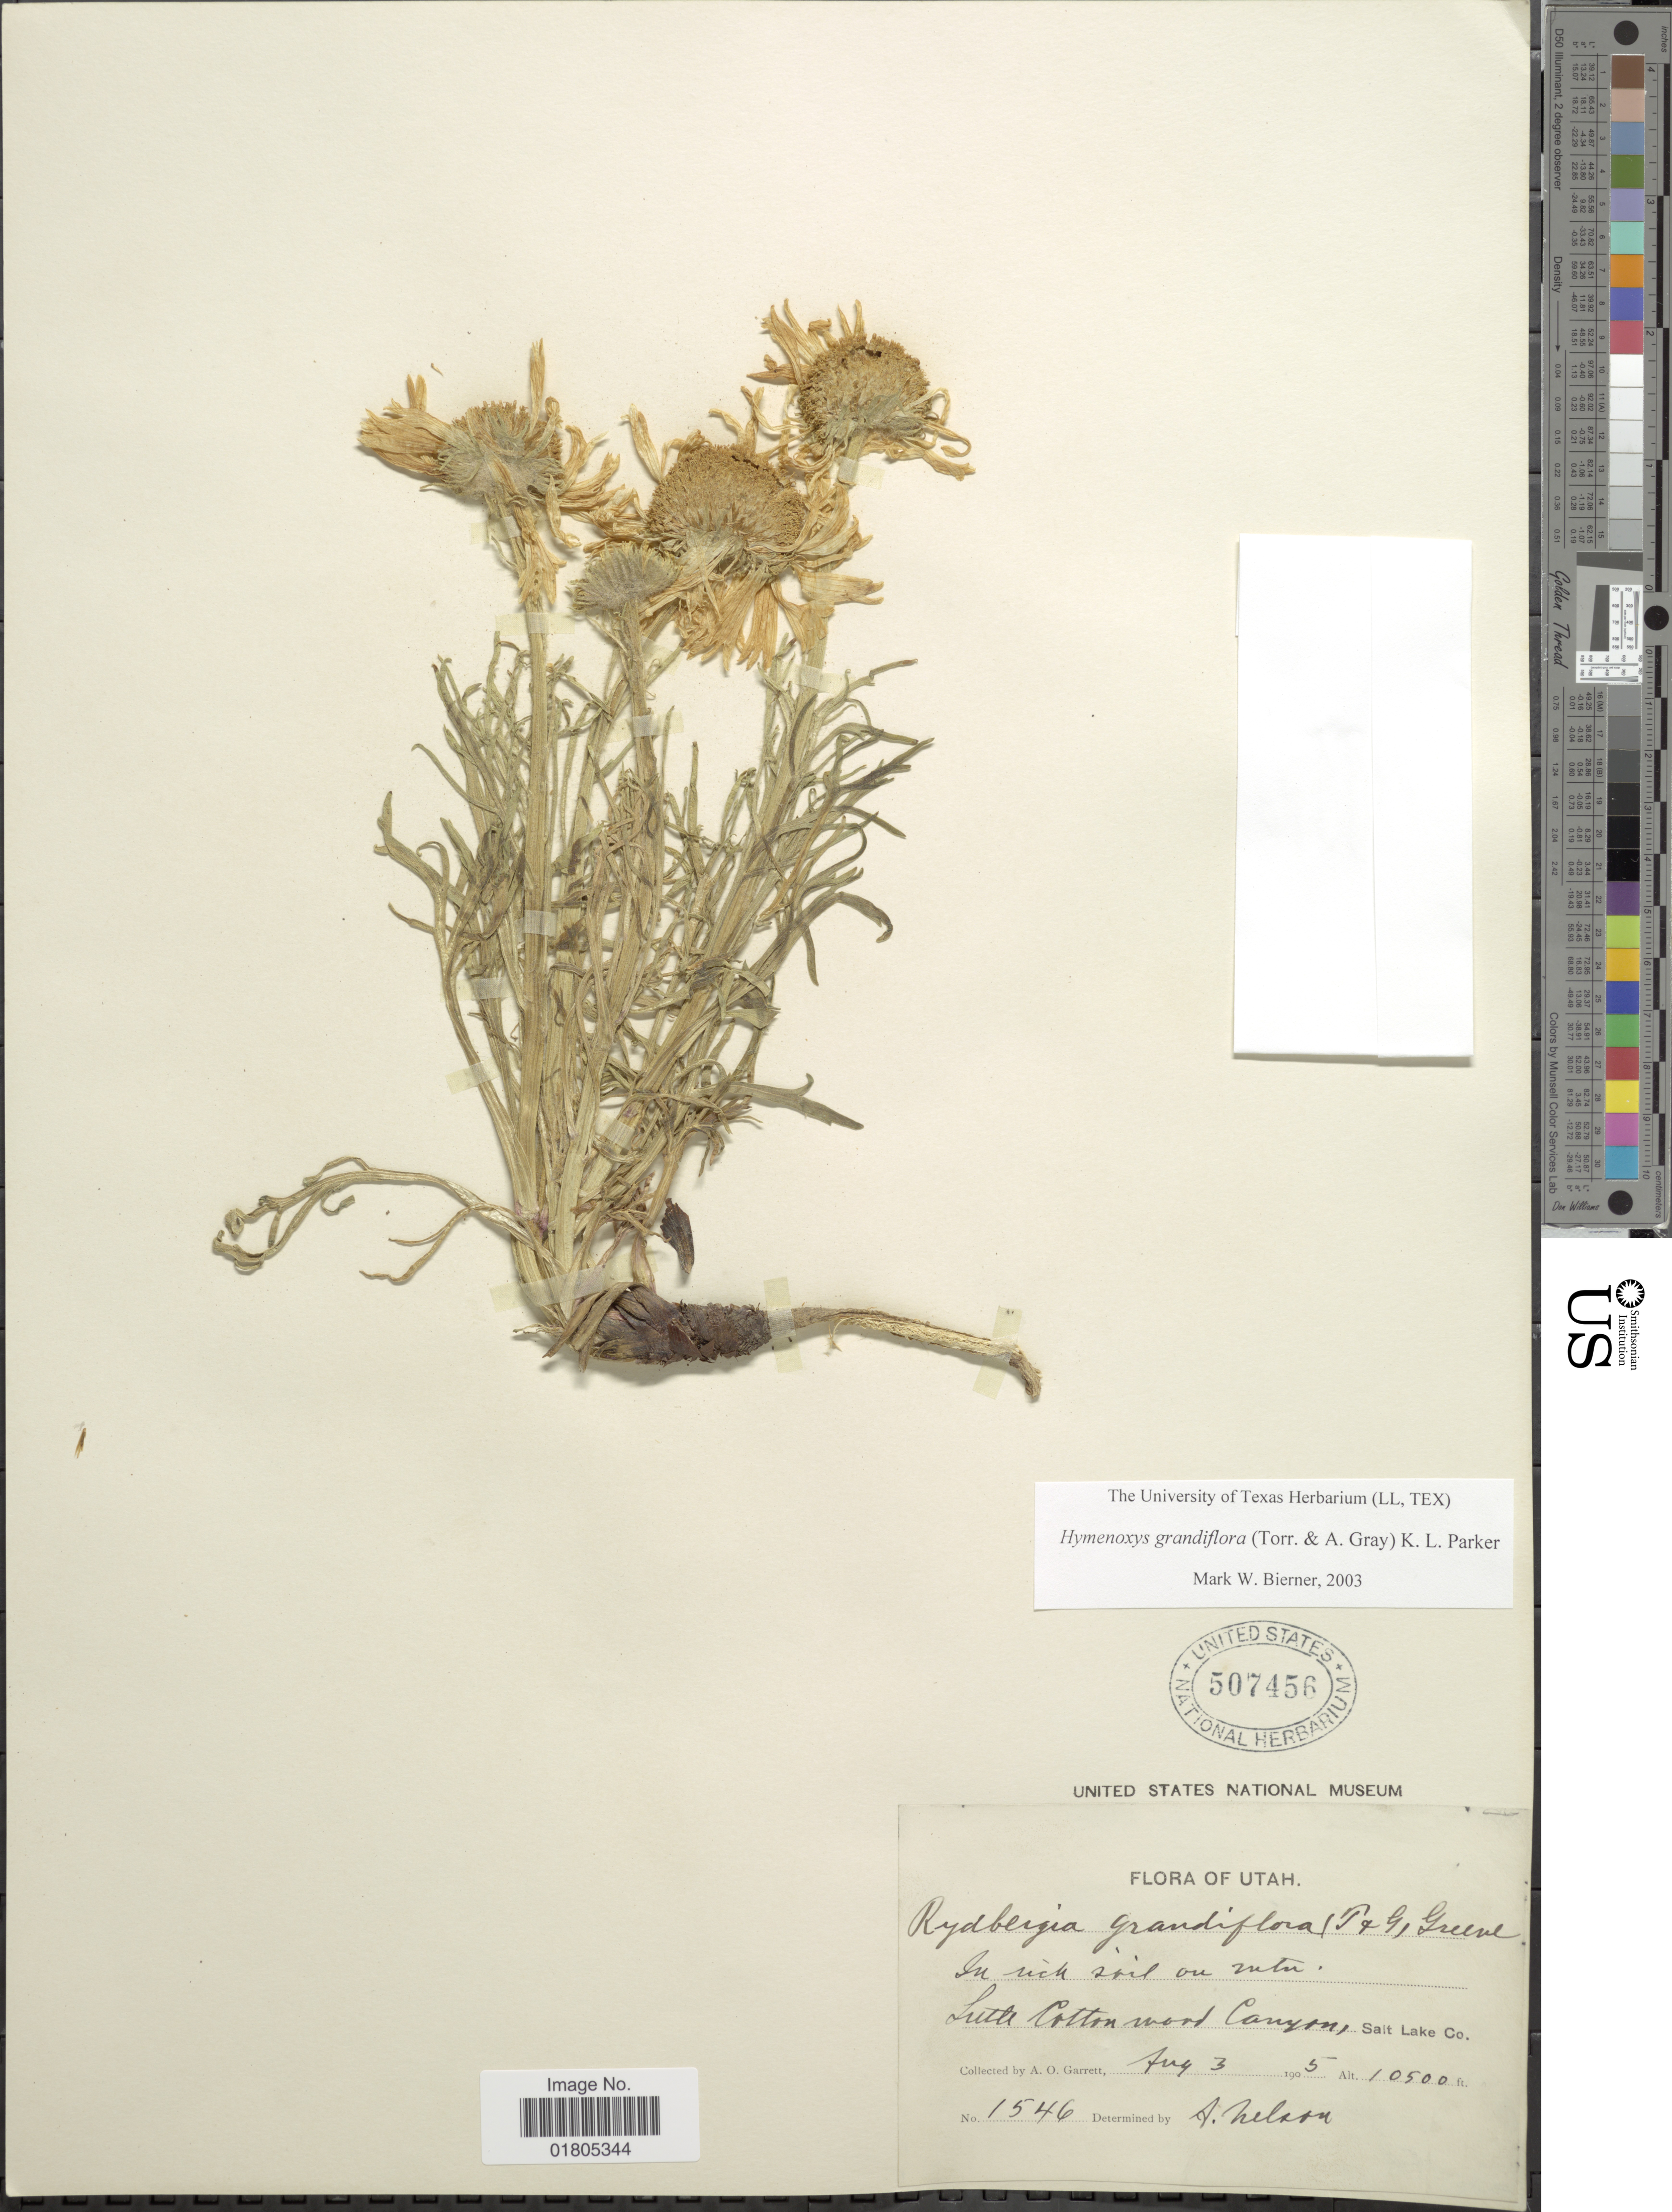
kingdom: Plantae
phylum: Tracheophyta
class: Magnoliopsida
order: Asterales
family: Asteraceae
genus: Actinea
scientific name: Actinea grandiflora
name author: (Torr. & A. Gray) Kuntze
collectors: A. O. Garrett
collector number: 1546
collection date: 1905-08-03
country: United States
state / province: Utah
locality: Little Cotton wood Canyon, Salt Lake Co.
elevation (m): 3200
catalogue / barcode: US 507456